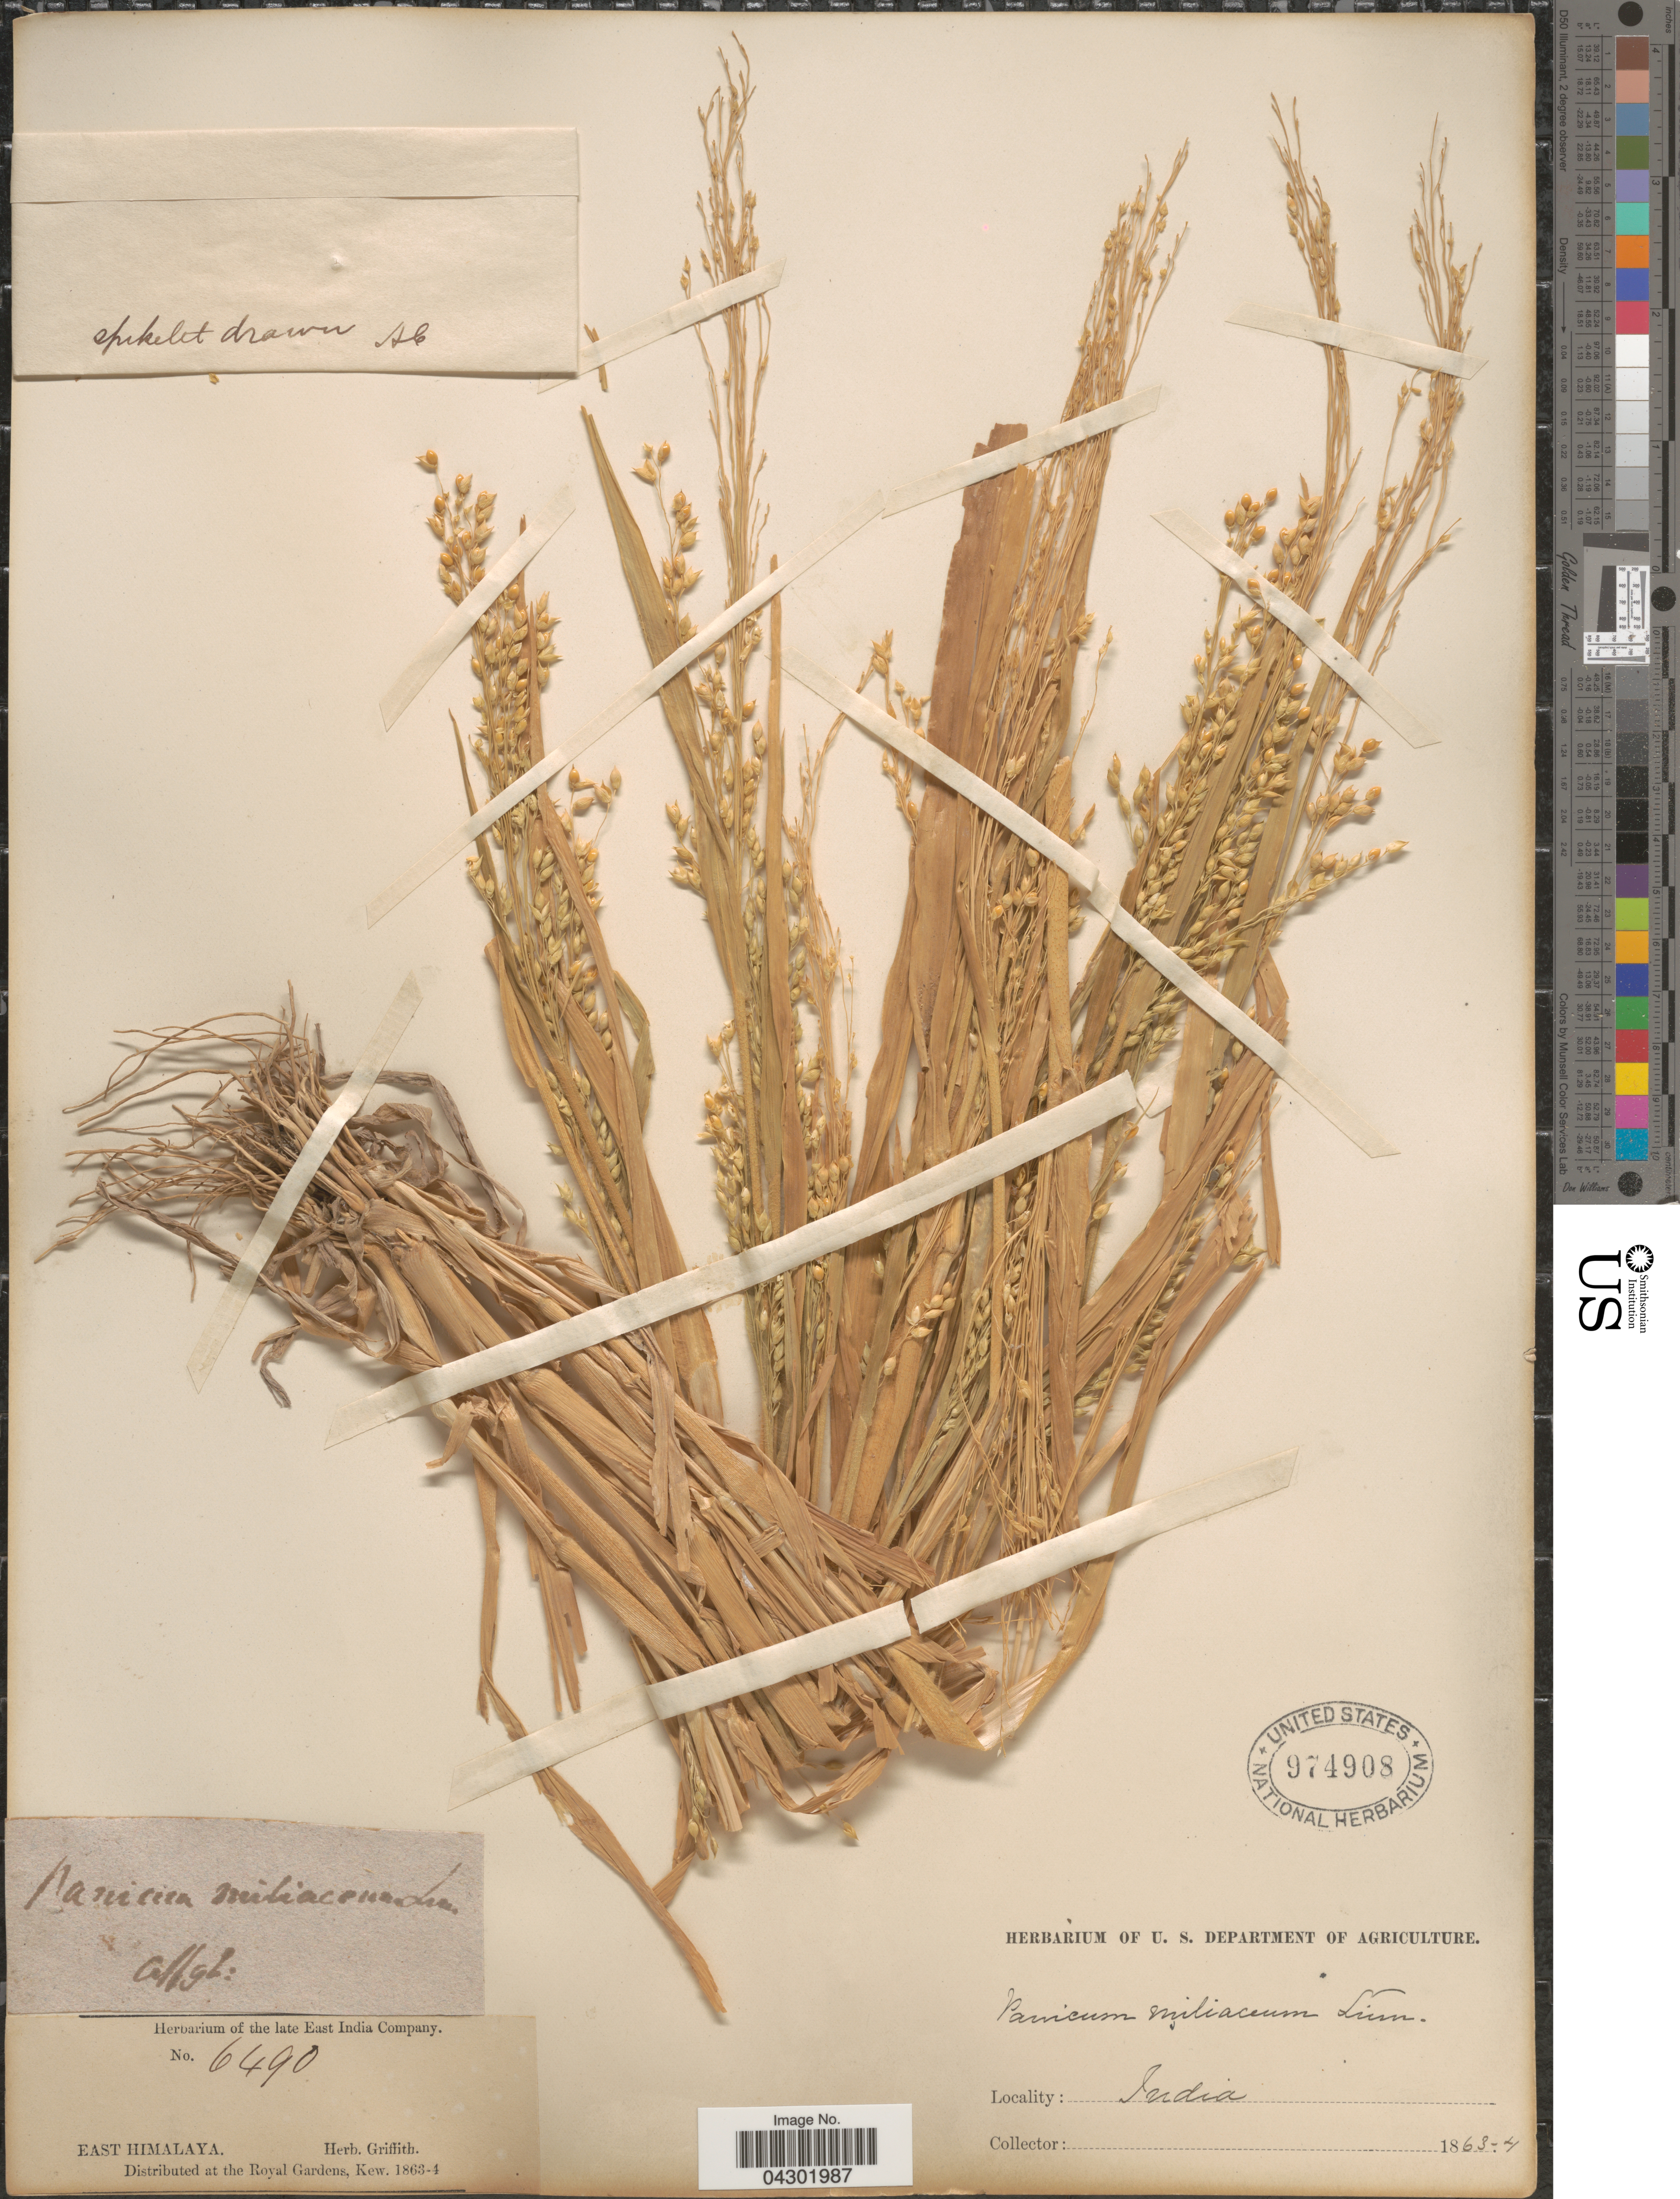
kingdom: Plantae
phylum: Tracheophyta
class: Liliopsida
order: Poales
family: Poaceae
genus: Panicum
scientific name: Panicum miliaceum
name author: L.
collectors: ex herb. Griffith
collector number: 6490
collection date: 1863/1864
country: India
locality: East Himalaya.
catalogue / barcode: US 974908